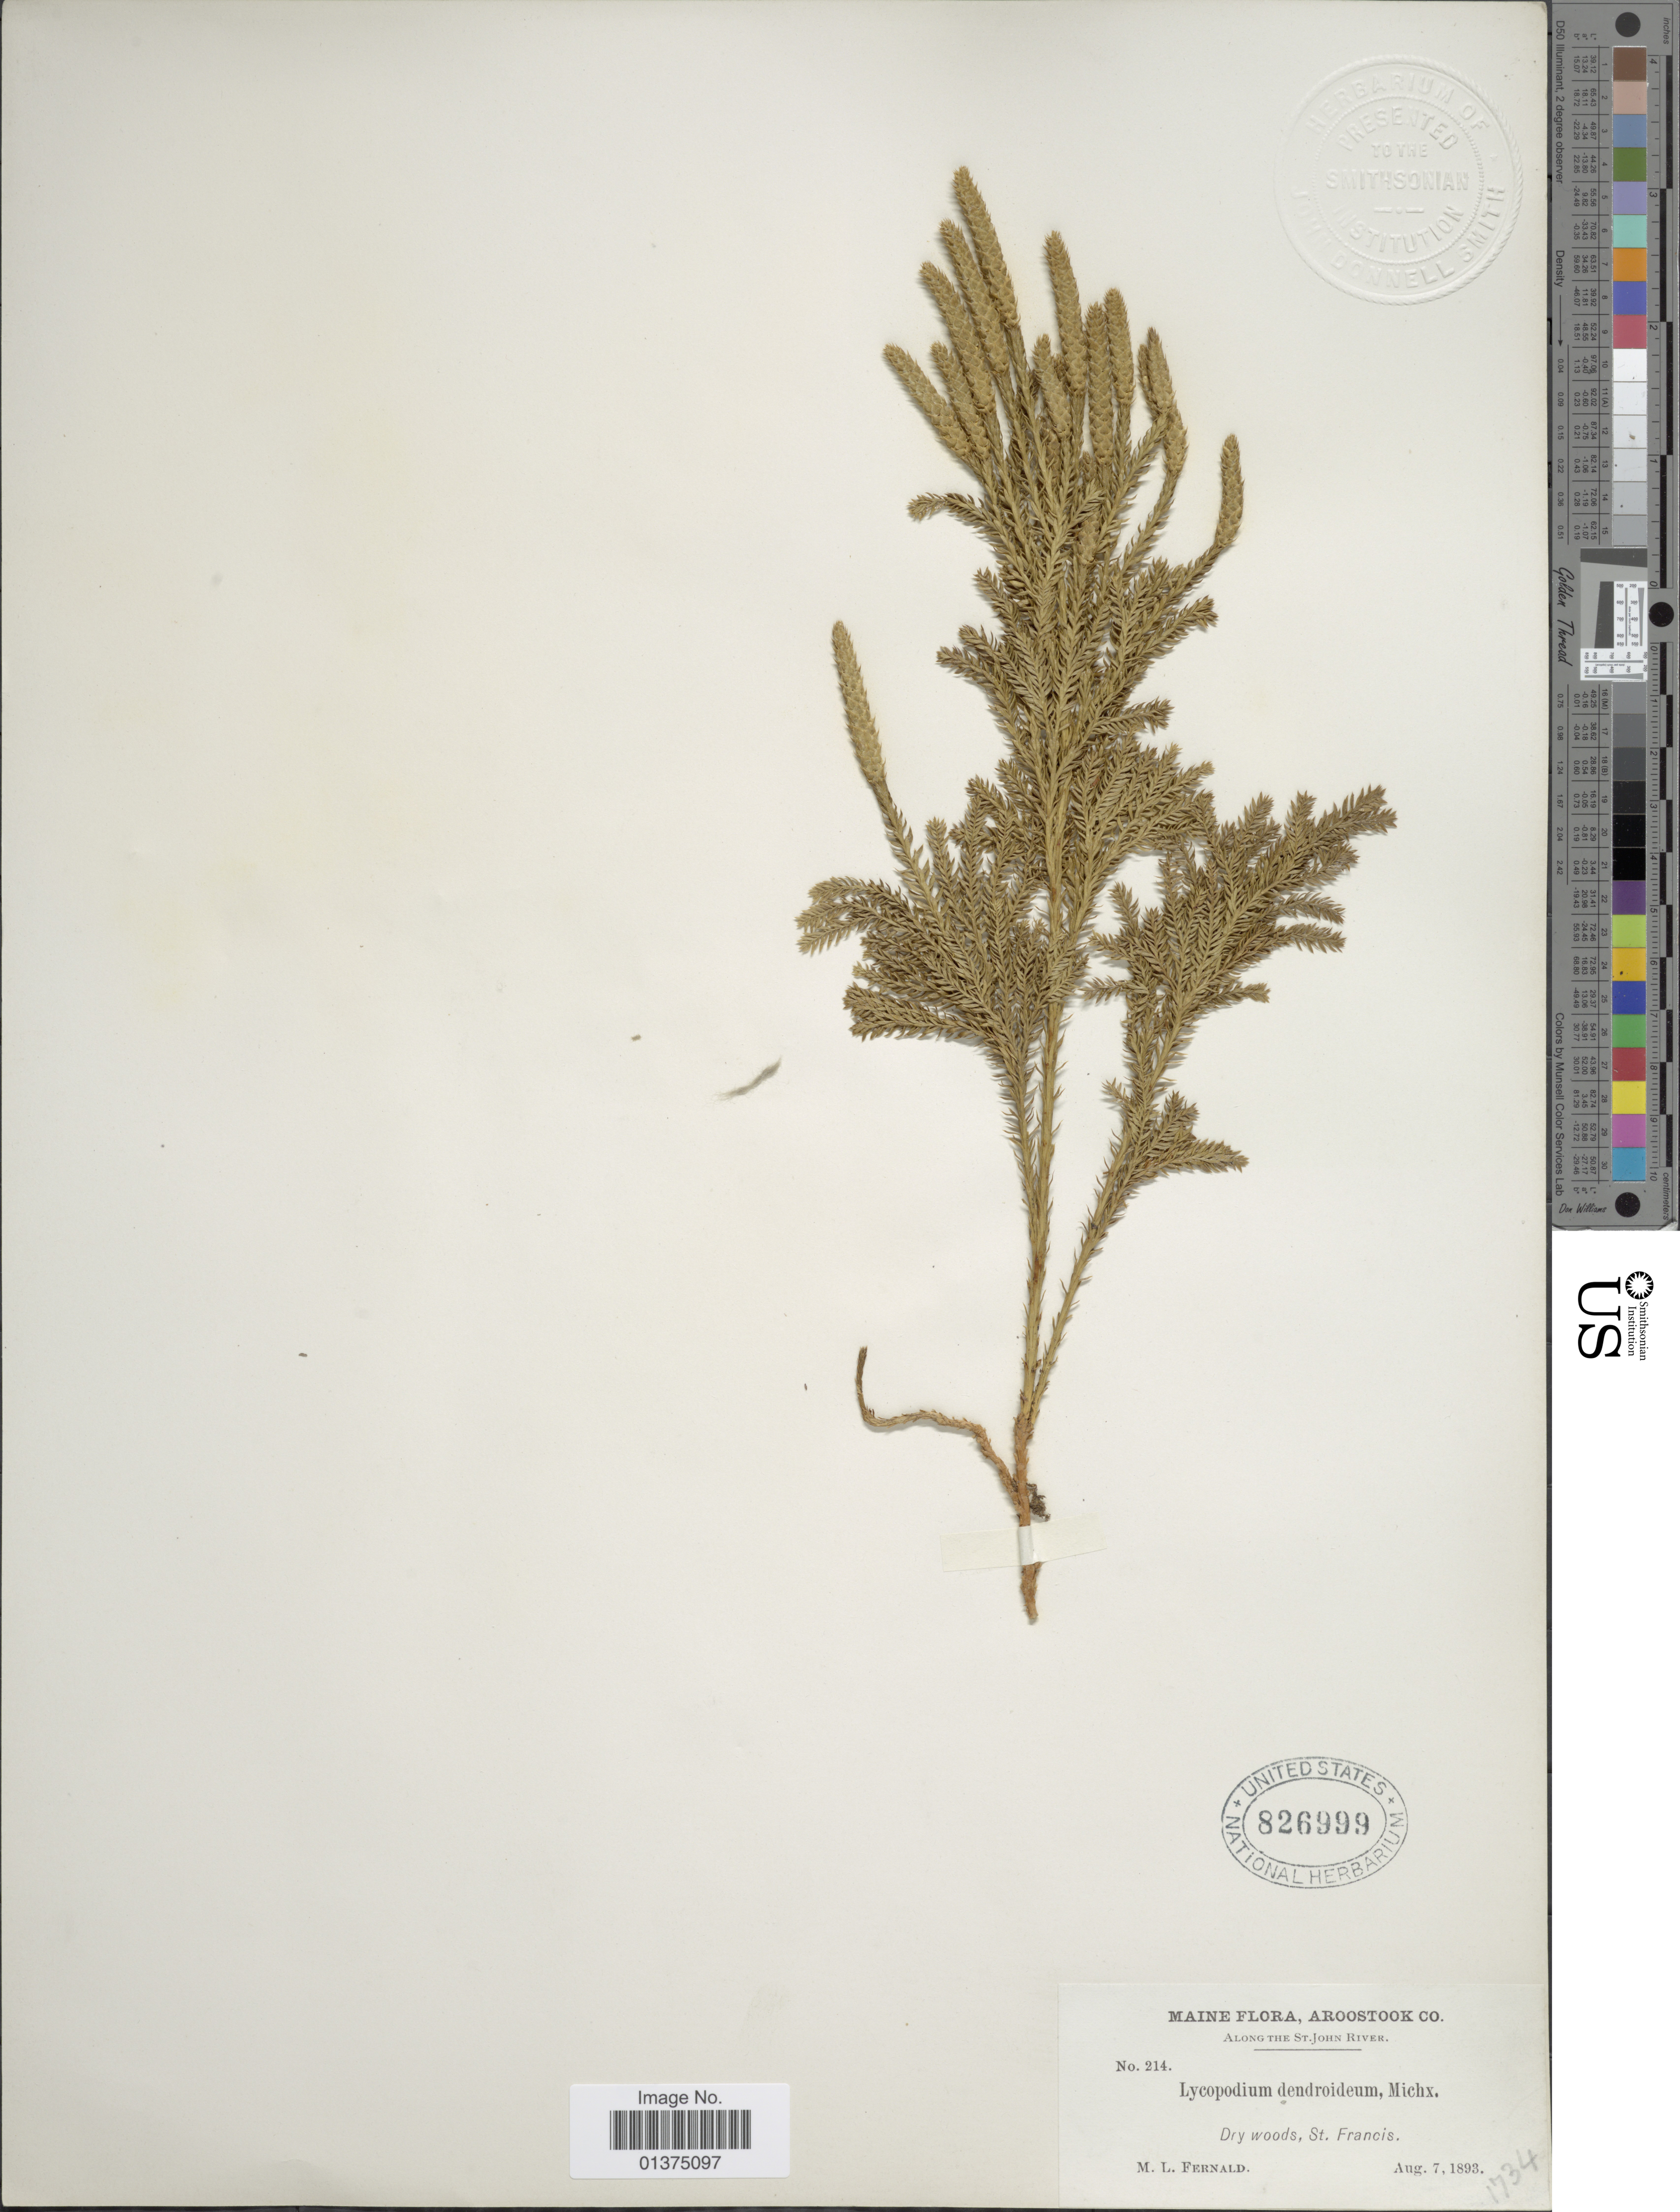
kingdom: Plantae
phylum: Tracheophyta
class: Lycopodiopsida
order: Lycopodiales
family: Lycopodiaceae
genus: Dendrolycopodium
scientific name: Dendrolycopodium dendroideum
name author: (Michx.) A. Haines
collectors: M. L. Fernald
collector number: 214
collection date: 1893-08-07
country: United States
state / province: Maine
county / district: Aroostook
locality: Dry woods, St Francis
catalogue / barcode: US 826999